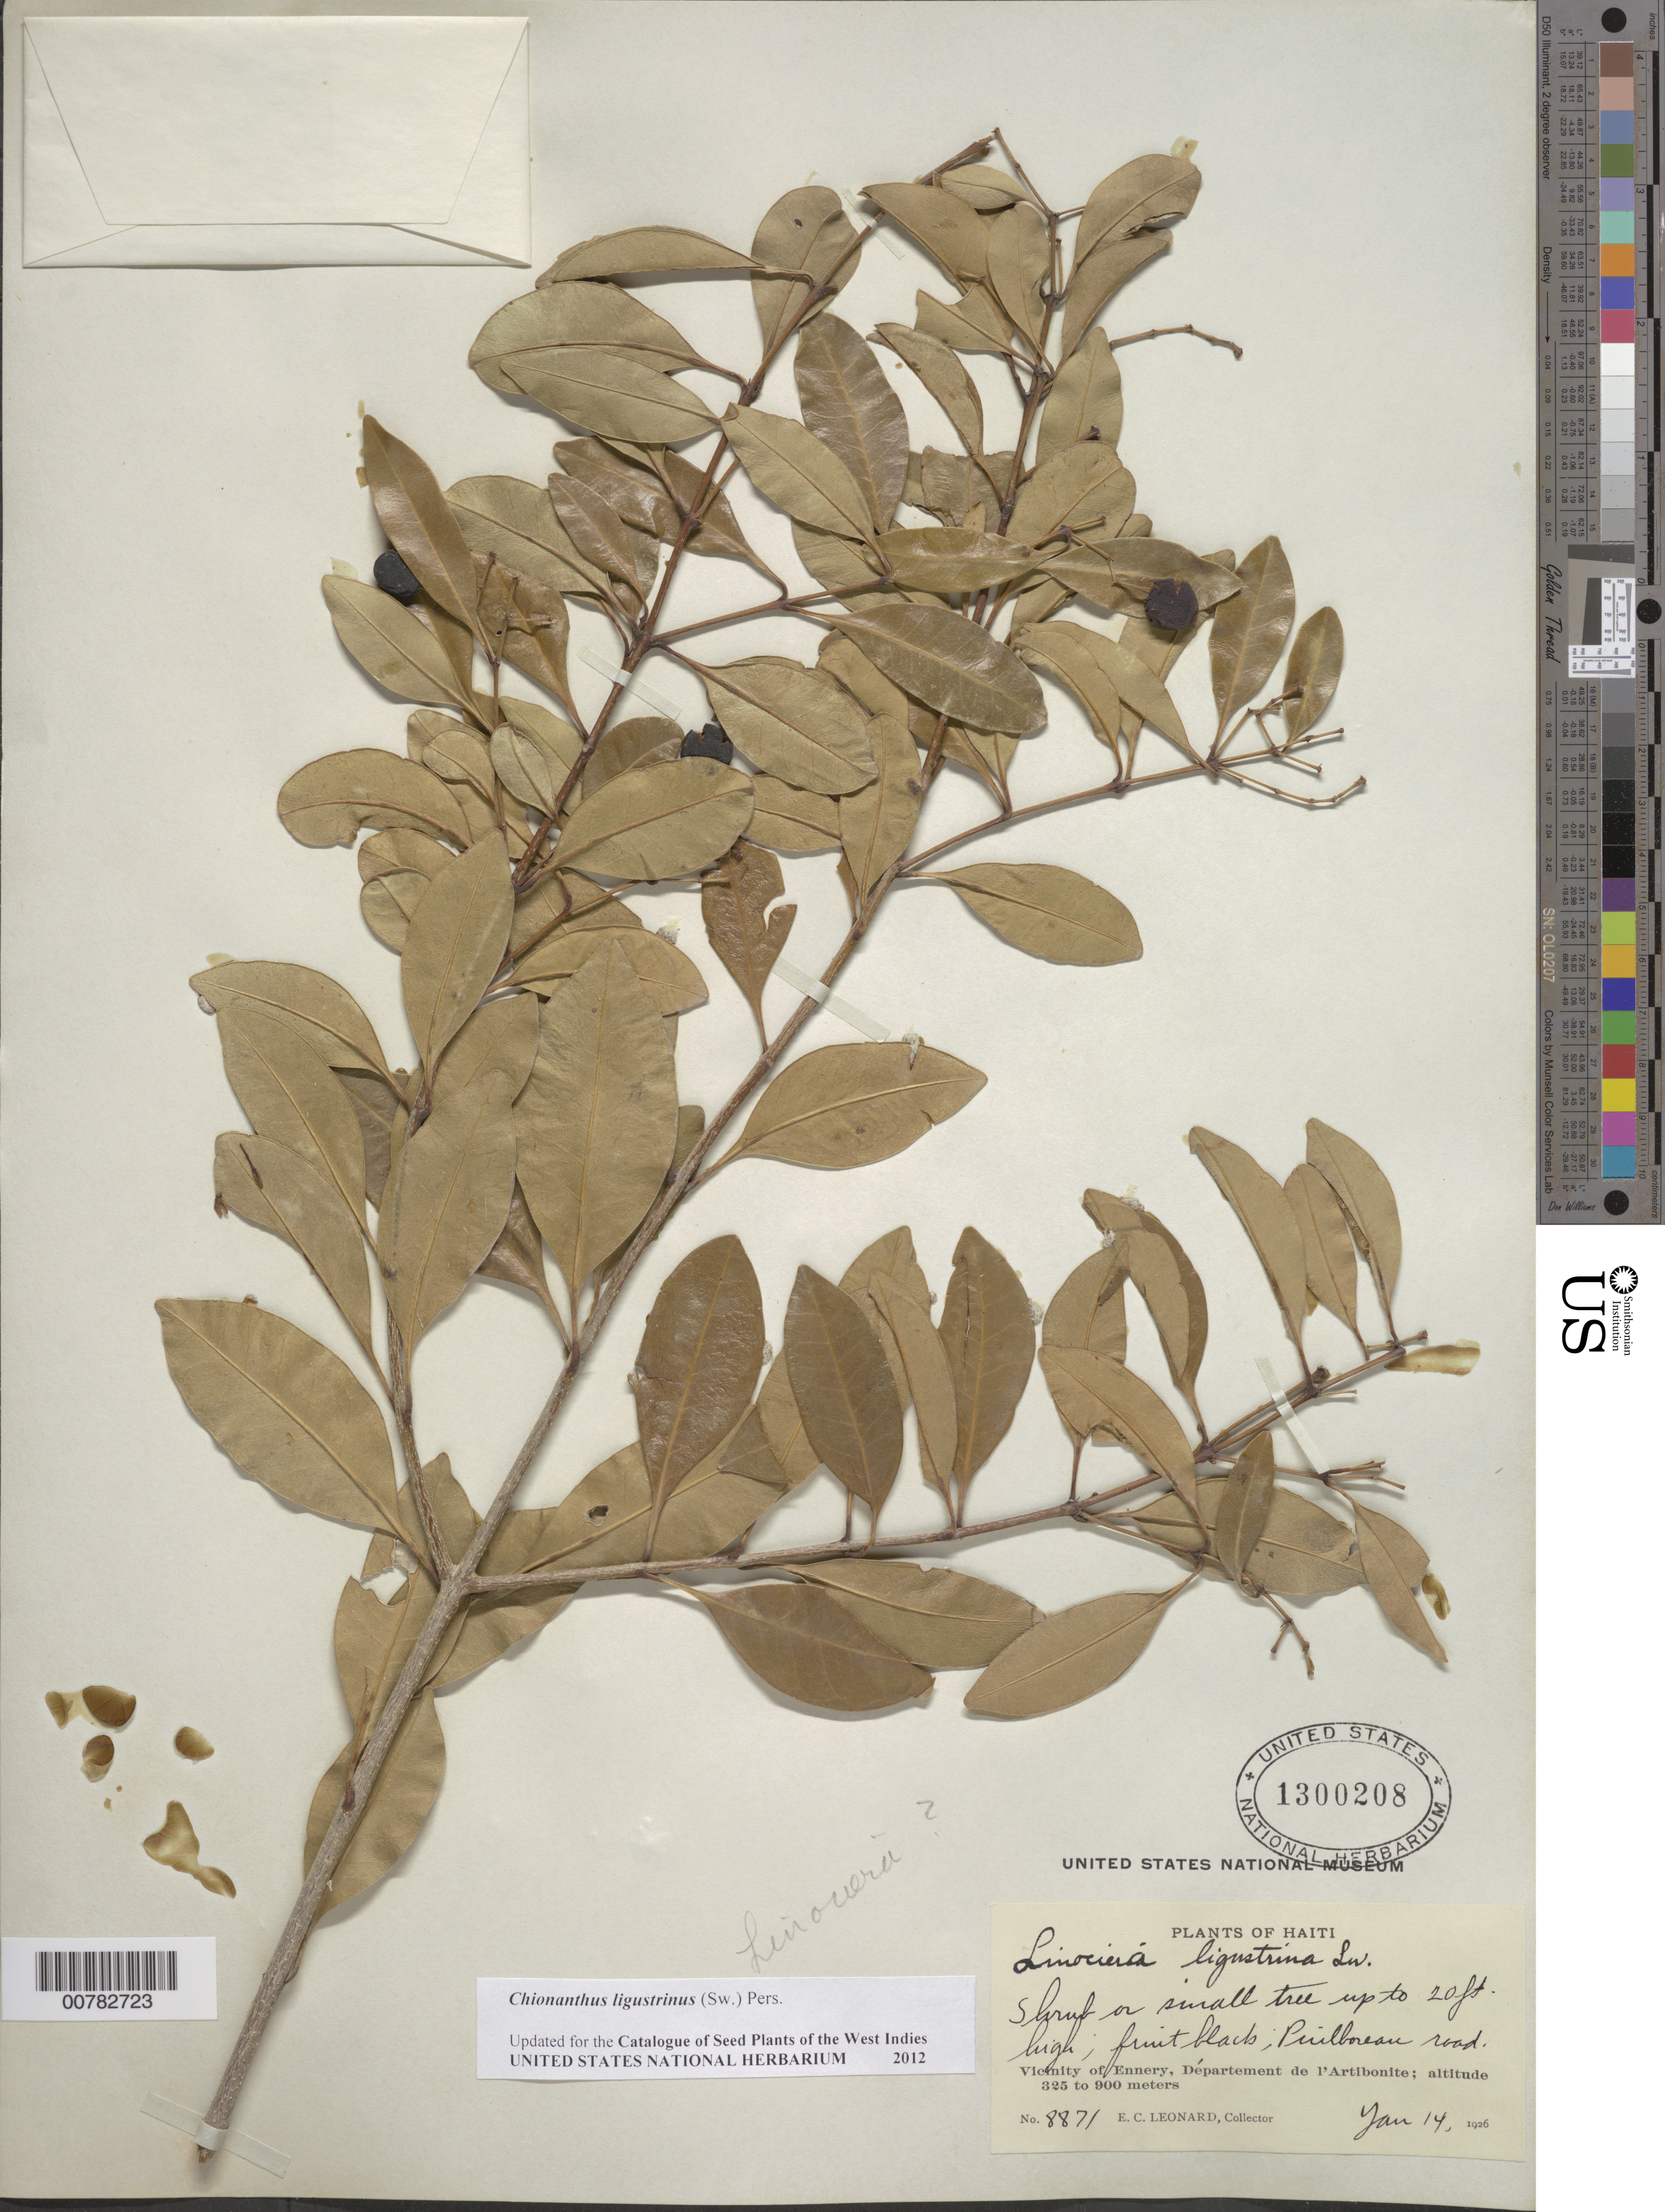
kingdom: Plantae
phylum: Tracheophyta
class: Magnoliopsida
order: Lamiales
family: Oleaceae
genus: Chionanthus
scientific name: Chionanthus ligustrinus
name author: (Sw.) Pers.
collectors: E. C. Leonard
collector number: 8871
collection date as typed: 14 Jan 1926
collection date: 1926-01-14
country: Haiti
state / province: Artibonite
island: Hispaniola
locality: Vicinity of Ennery, Puilboreau road.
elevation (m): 325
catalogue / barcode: US 1300208